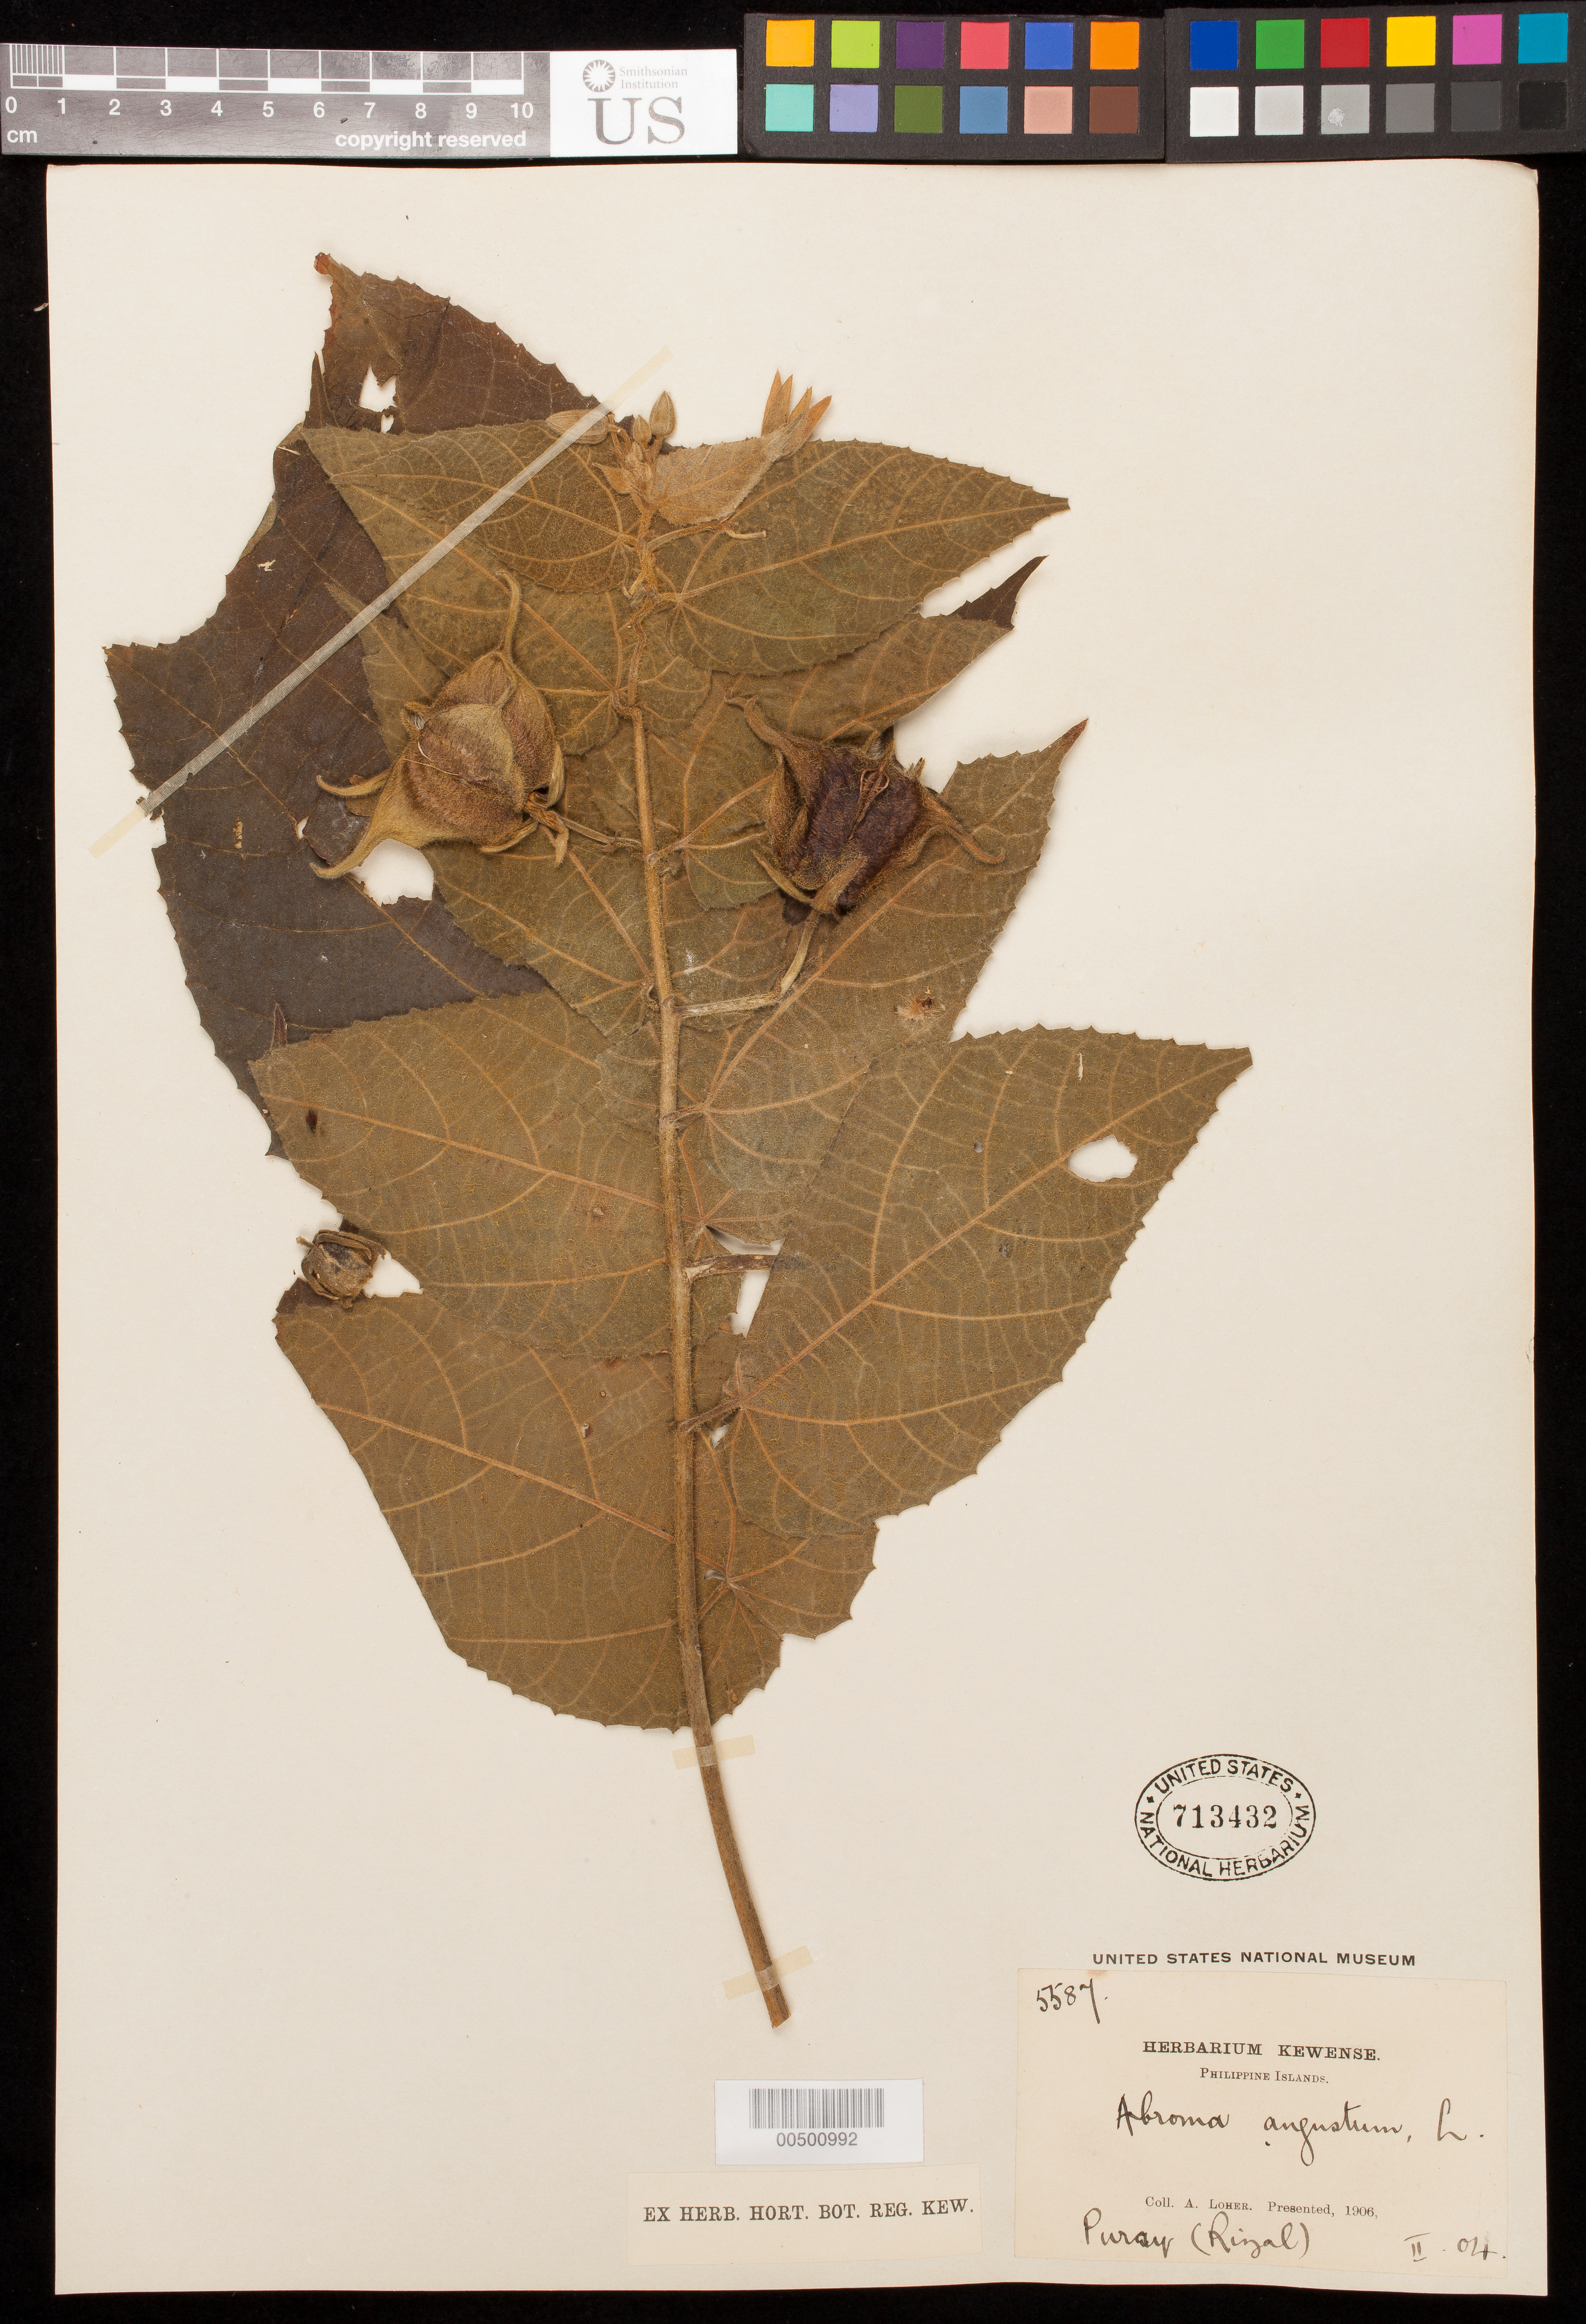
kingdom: Plantae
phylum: Tracheophyta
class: Magnoliopsida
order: Malvales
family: Malvaceae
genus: Abroma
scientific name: Abroma augusta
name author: (L.) L. f.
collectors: A. Loher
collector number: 5587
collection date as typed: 04 Feb 1906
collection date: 1906-02-04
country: Philippines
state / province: National Capital Region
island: Luzon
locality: Puray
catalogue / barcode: US 713432